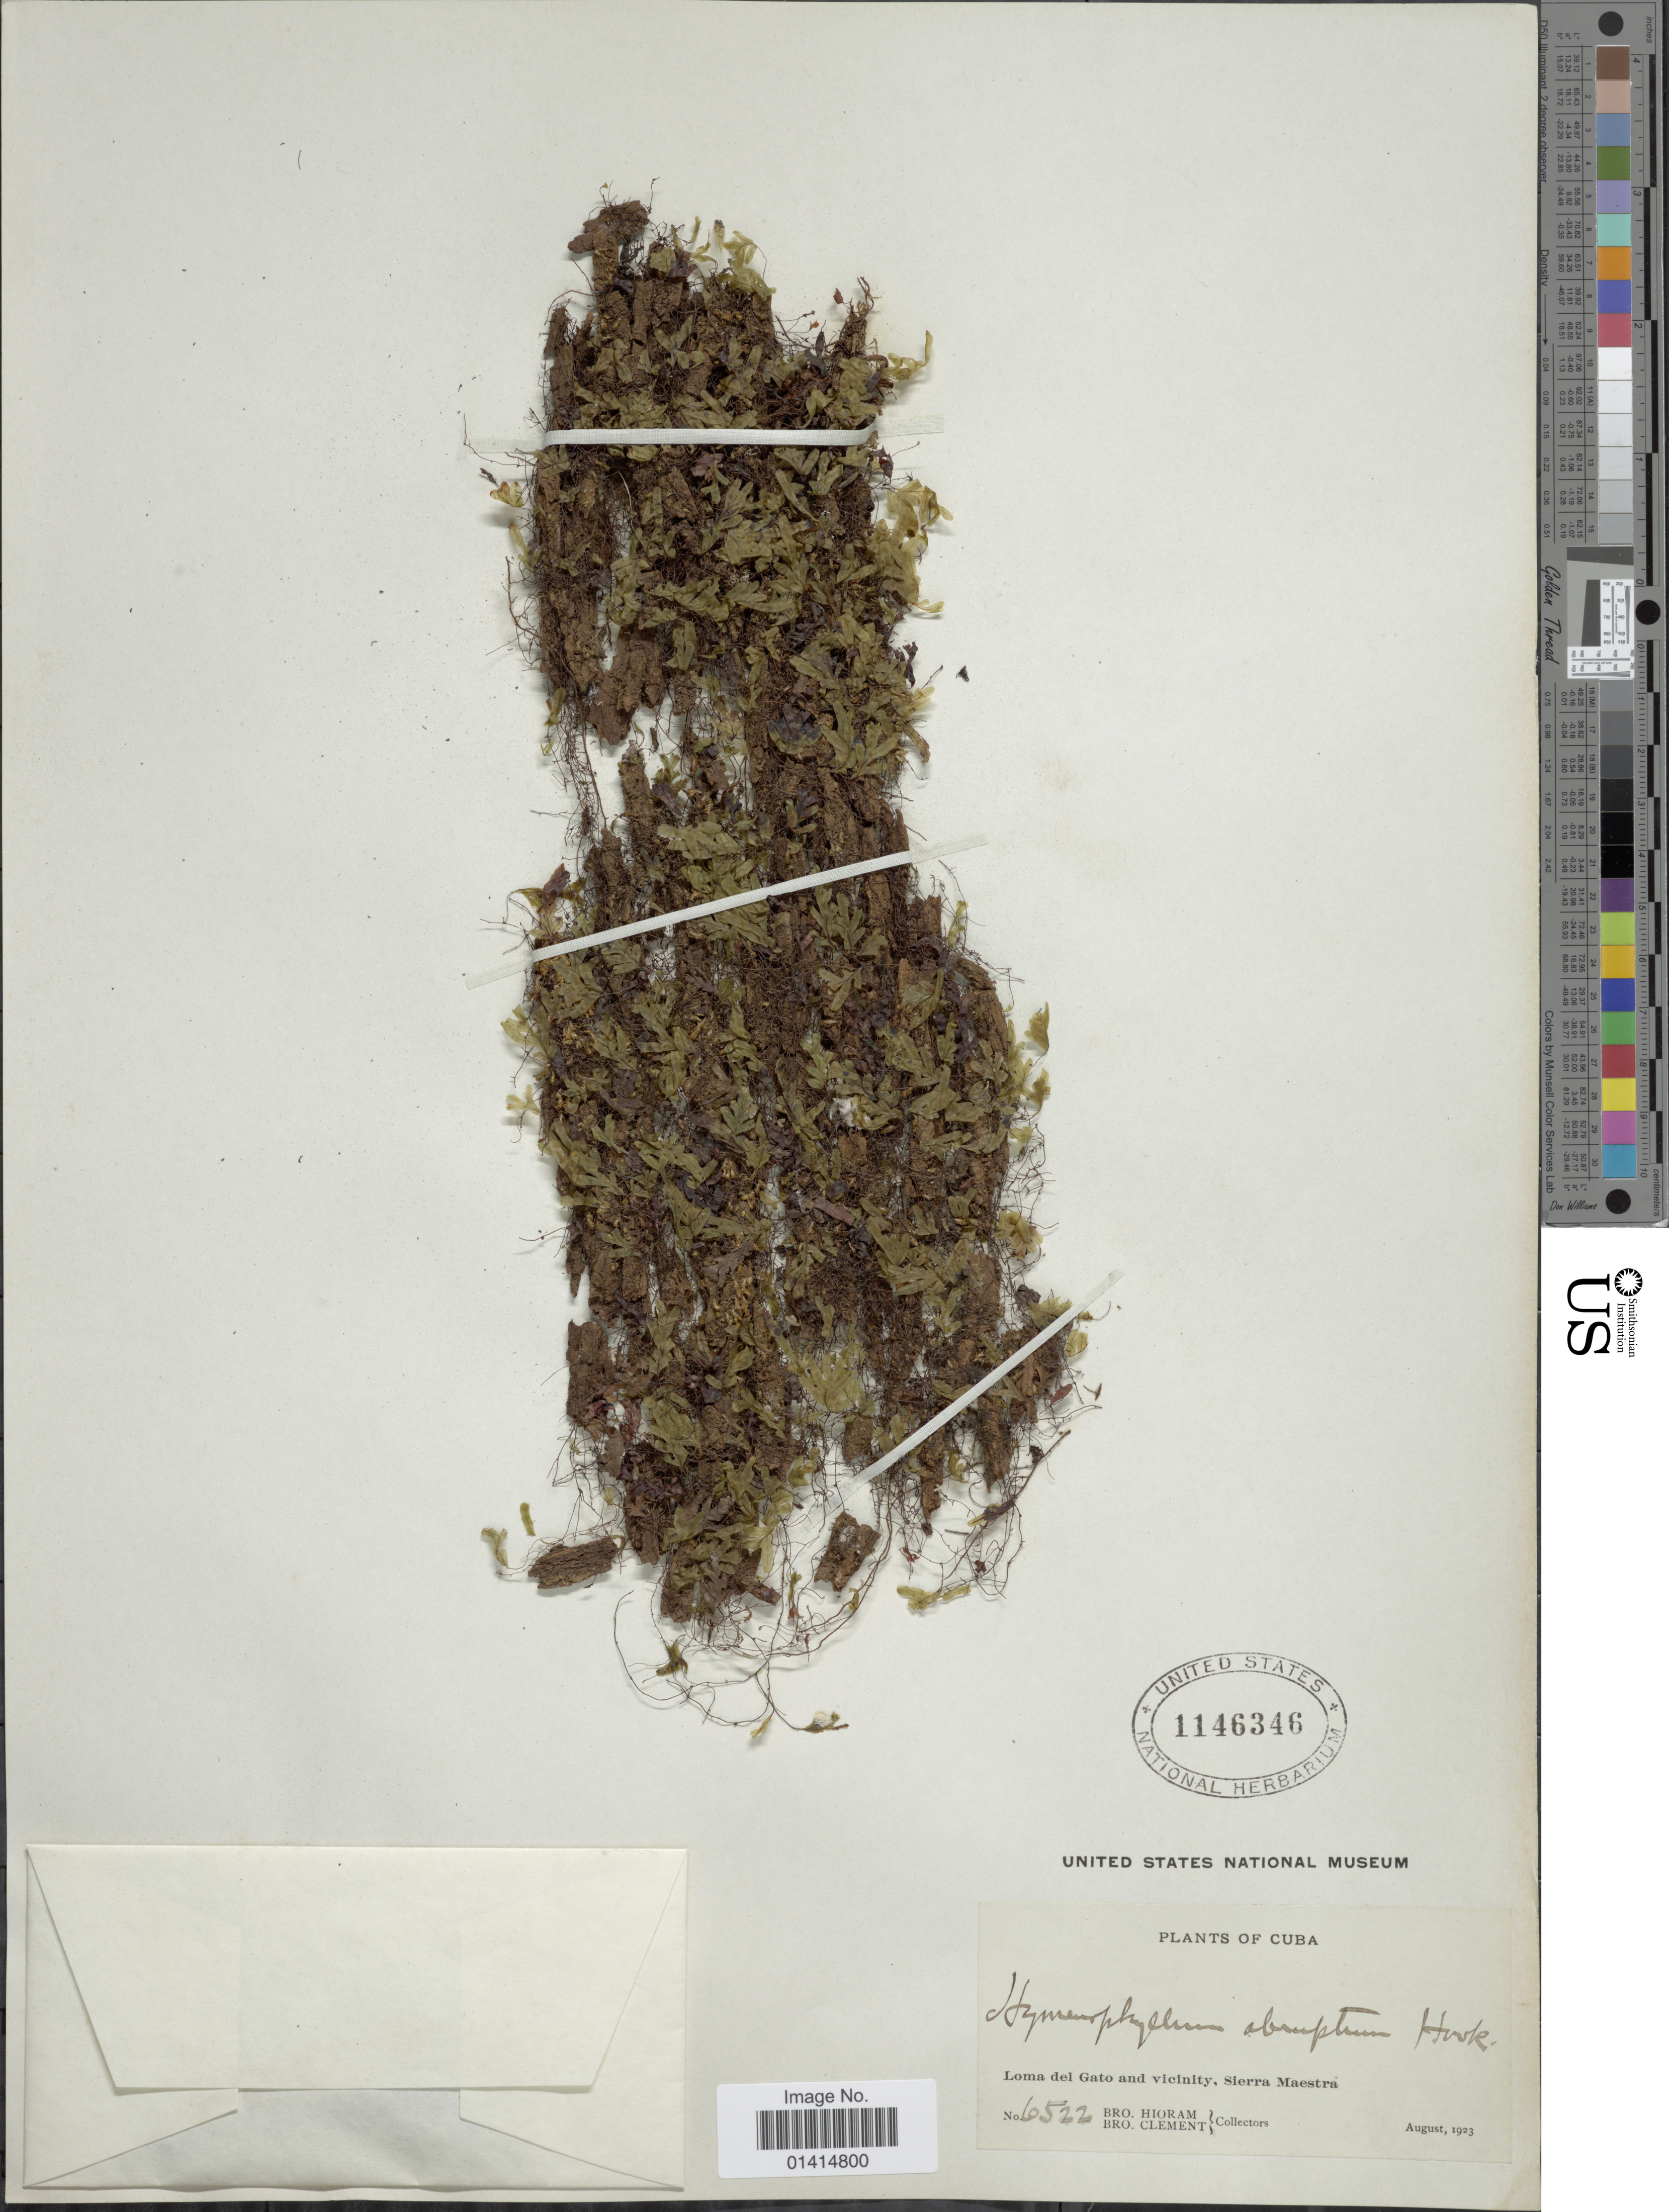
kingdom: Plantae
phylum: Tracheophyta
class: Polypodiopsida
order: Hymenophyllales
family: Hymenophyllaceae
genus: Hymenophyllum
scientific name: Hymenophyllum abruptum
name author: Hook.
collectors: Bro. Hioram & B. Clement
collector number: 6522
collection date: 1923-08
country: Cuba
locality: Loma del Gato and vicinity, Sierra Maestra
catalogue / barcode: US 1146346